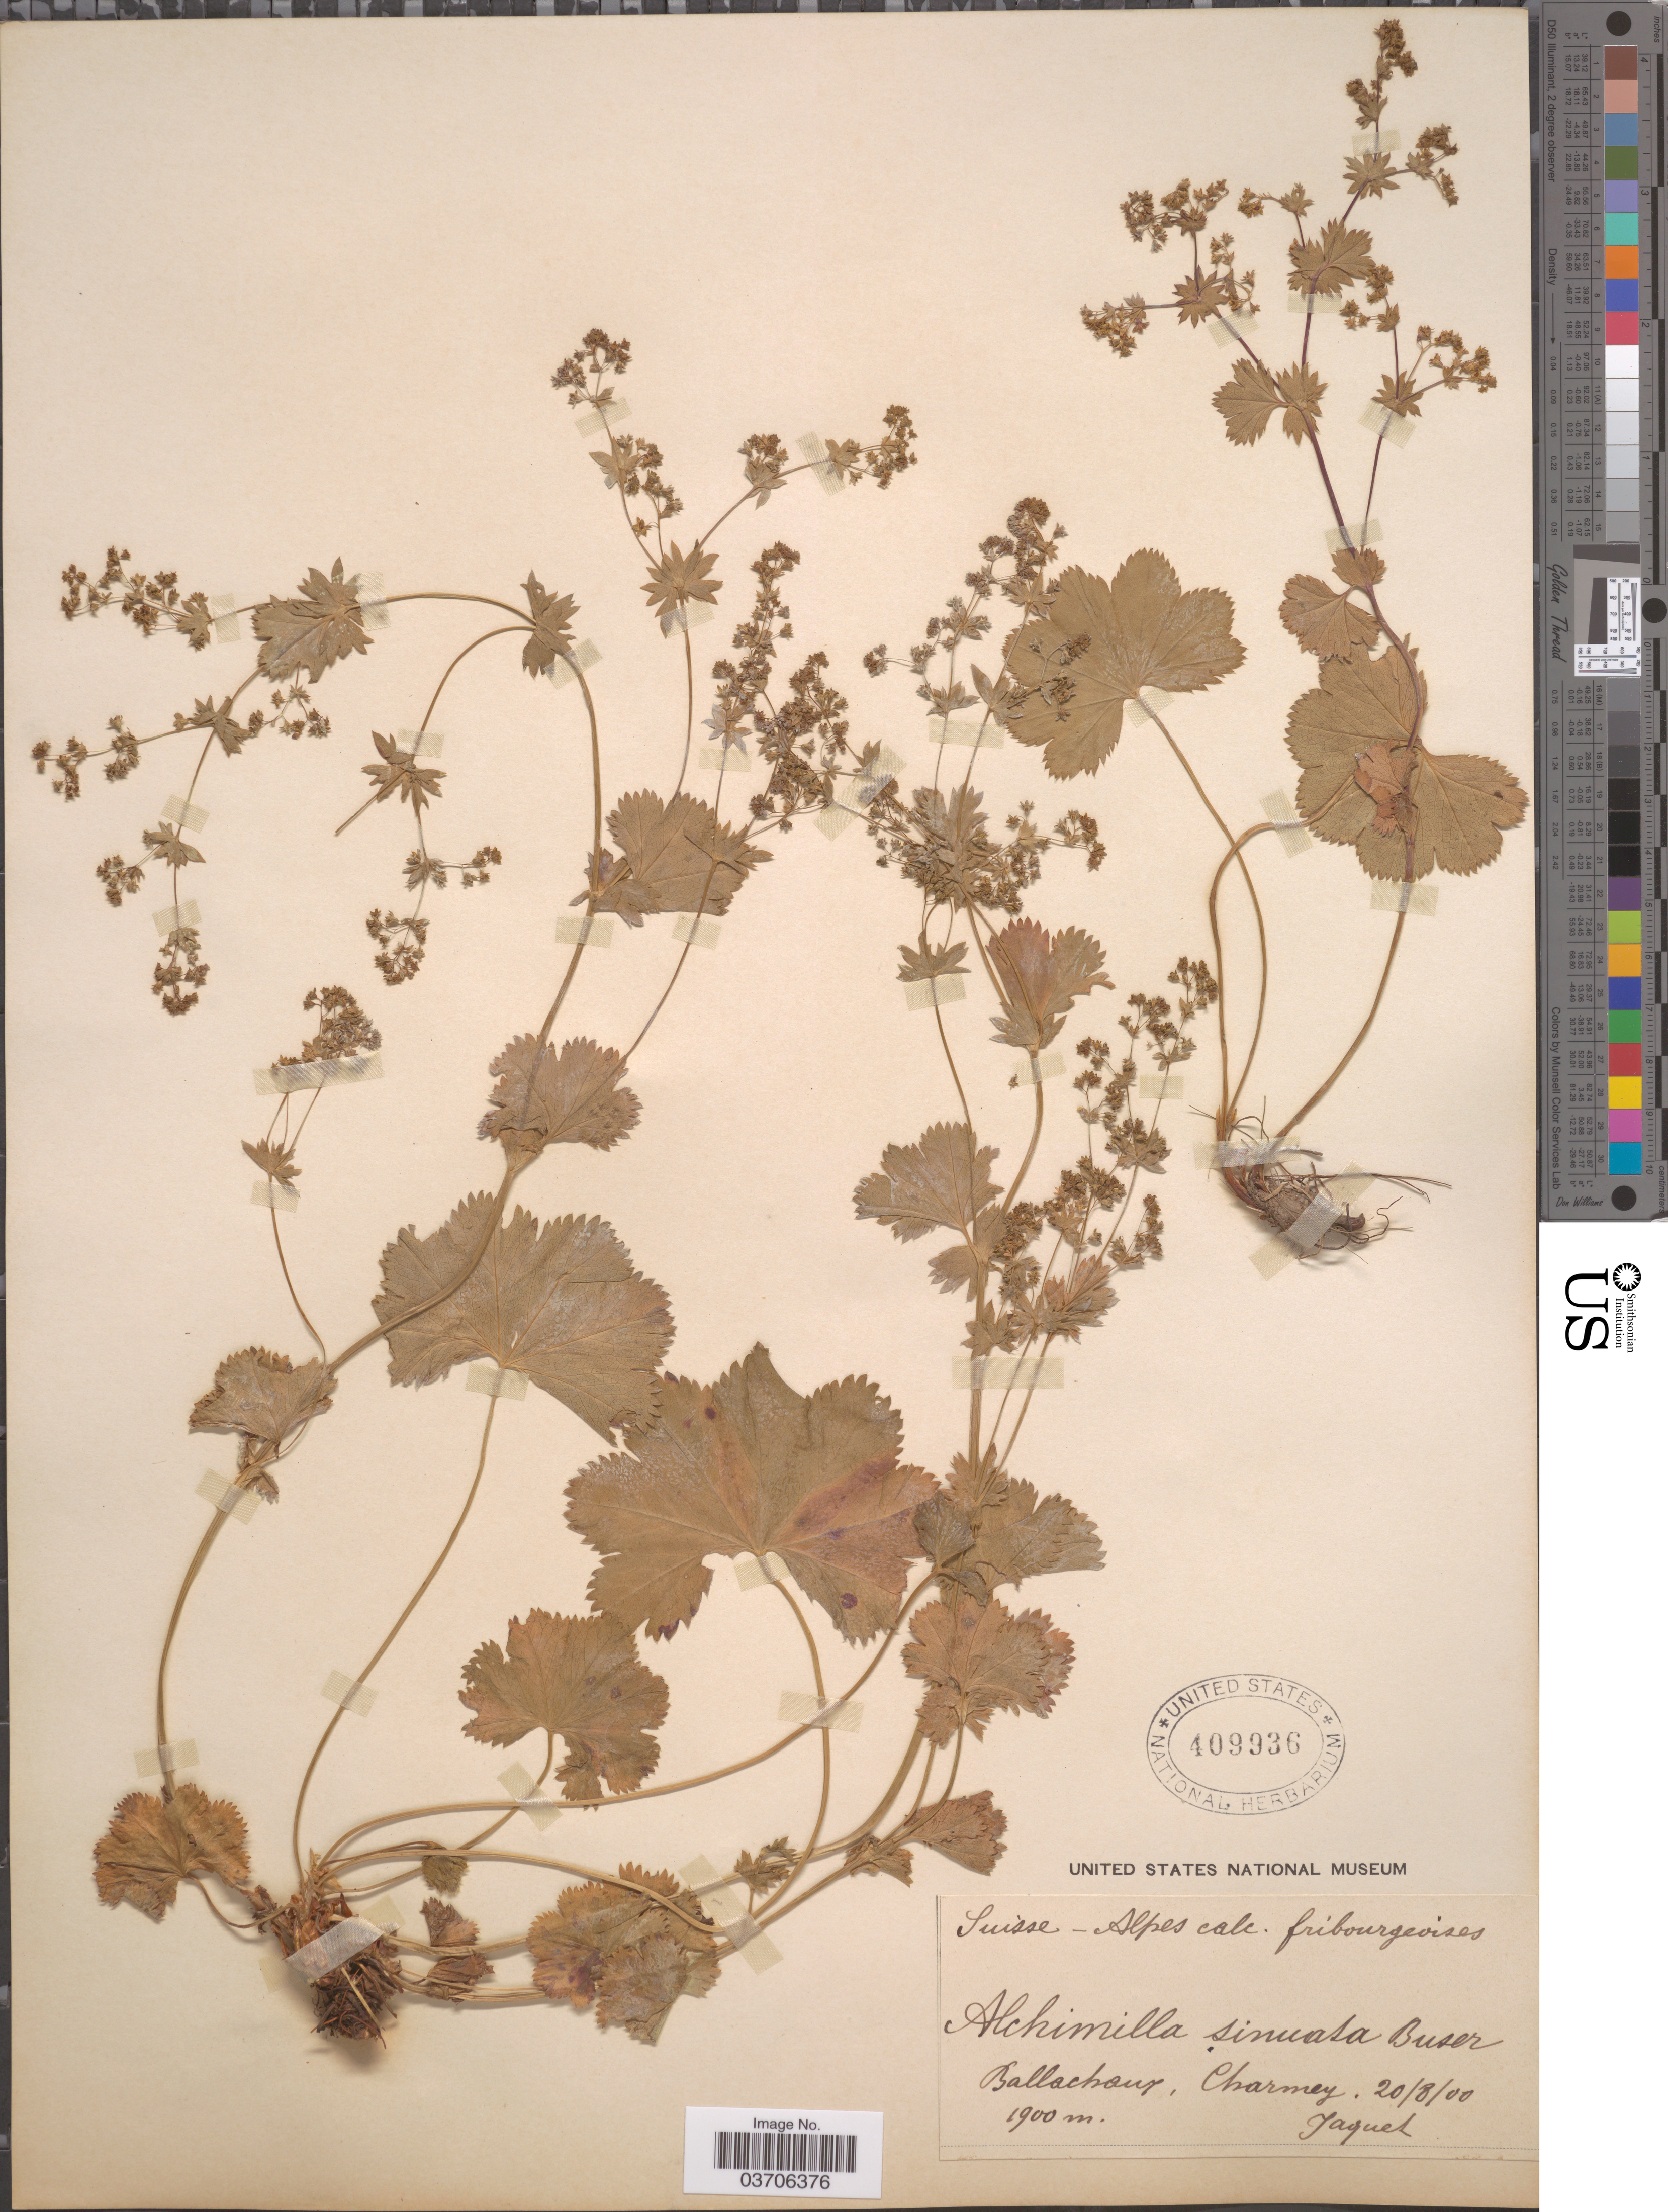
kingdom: Plantae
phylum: Tracheophyta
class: Magnoliopsida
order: Rosales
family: Rosaceae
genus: Alchemilla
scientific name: Alchemilla sinuata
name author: Buser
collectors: -. Jaquet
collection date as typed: Transcribed d/m/y: 20/8/0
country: Switzerland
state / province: Fribourg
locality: Suisse-Alpes calc. fribourgeoises. Ballachaux, Charmey.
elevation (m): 1900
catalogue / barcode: US 409936